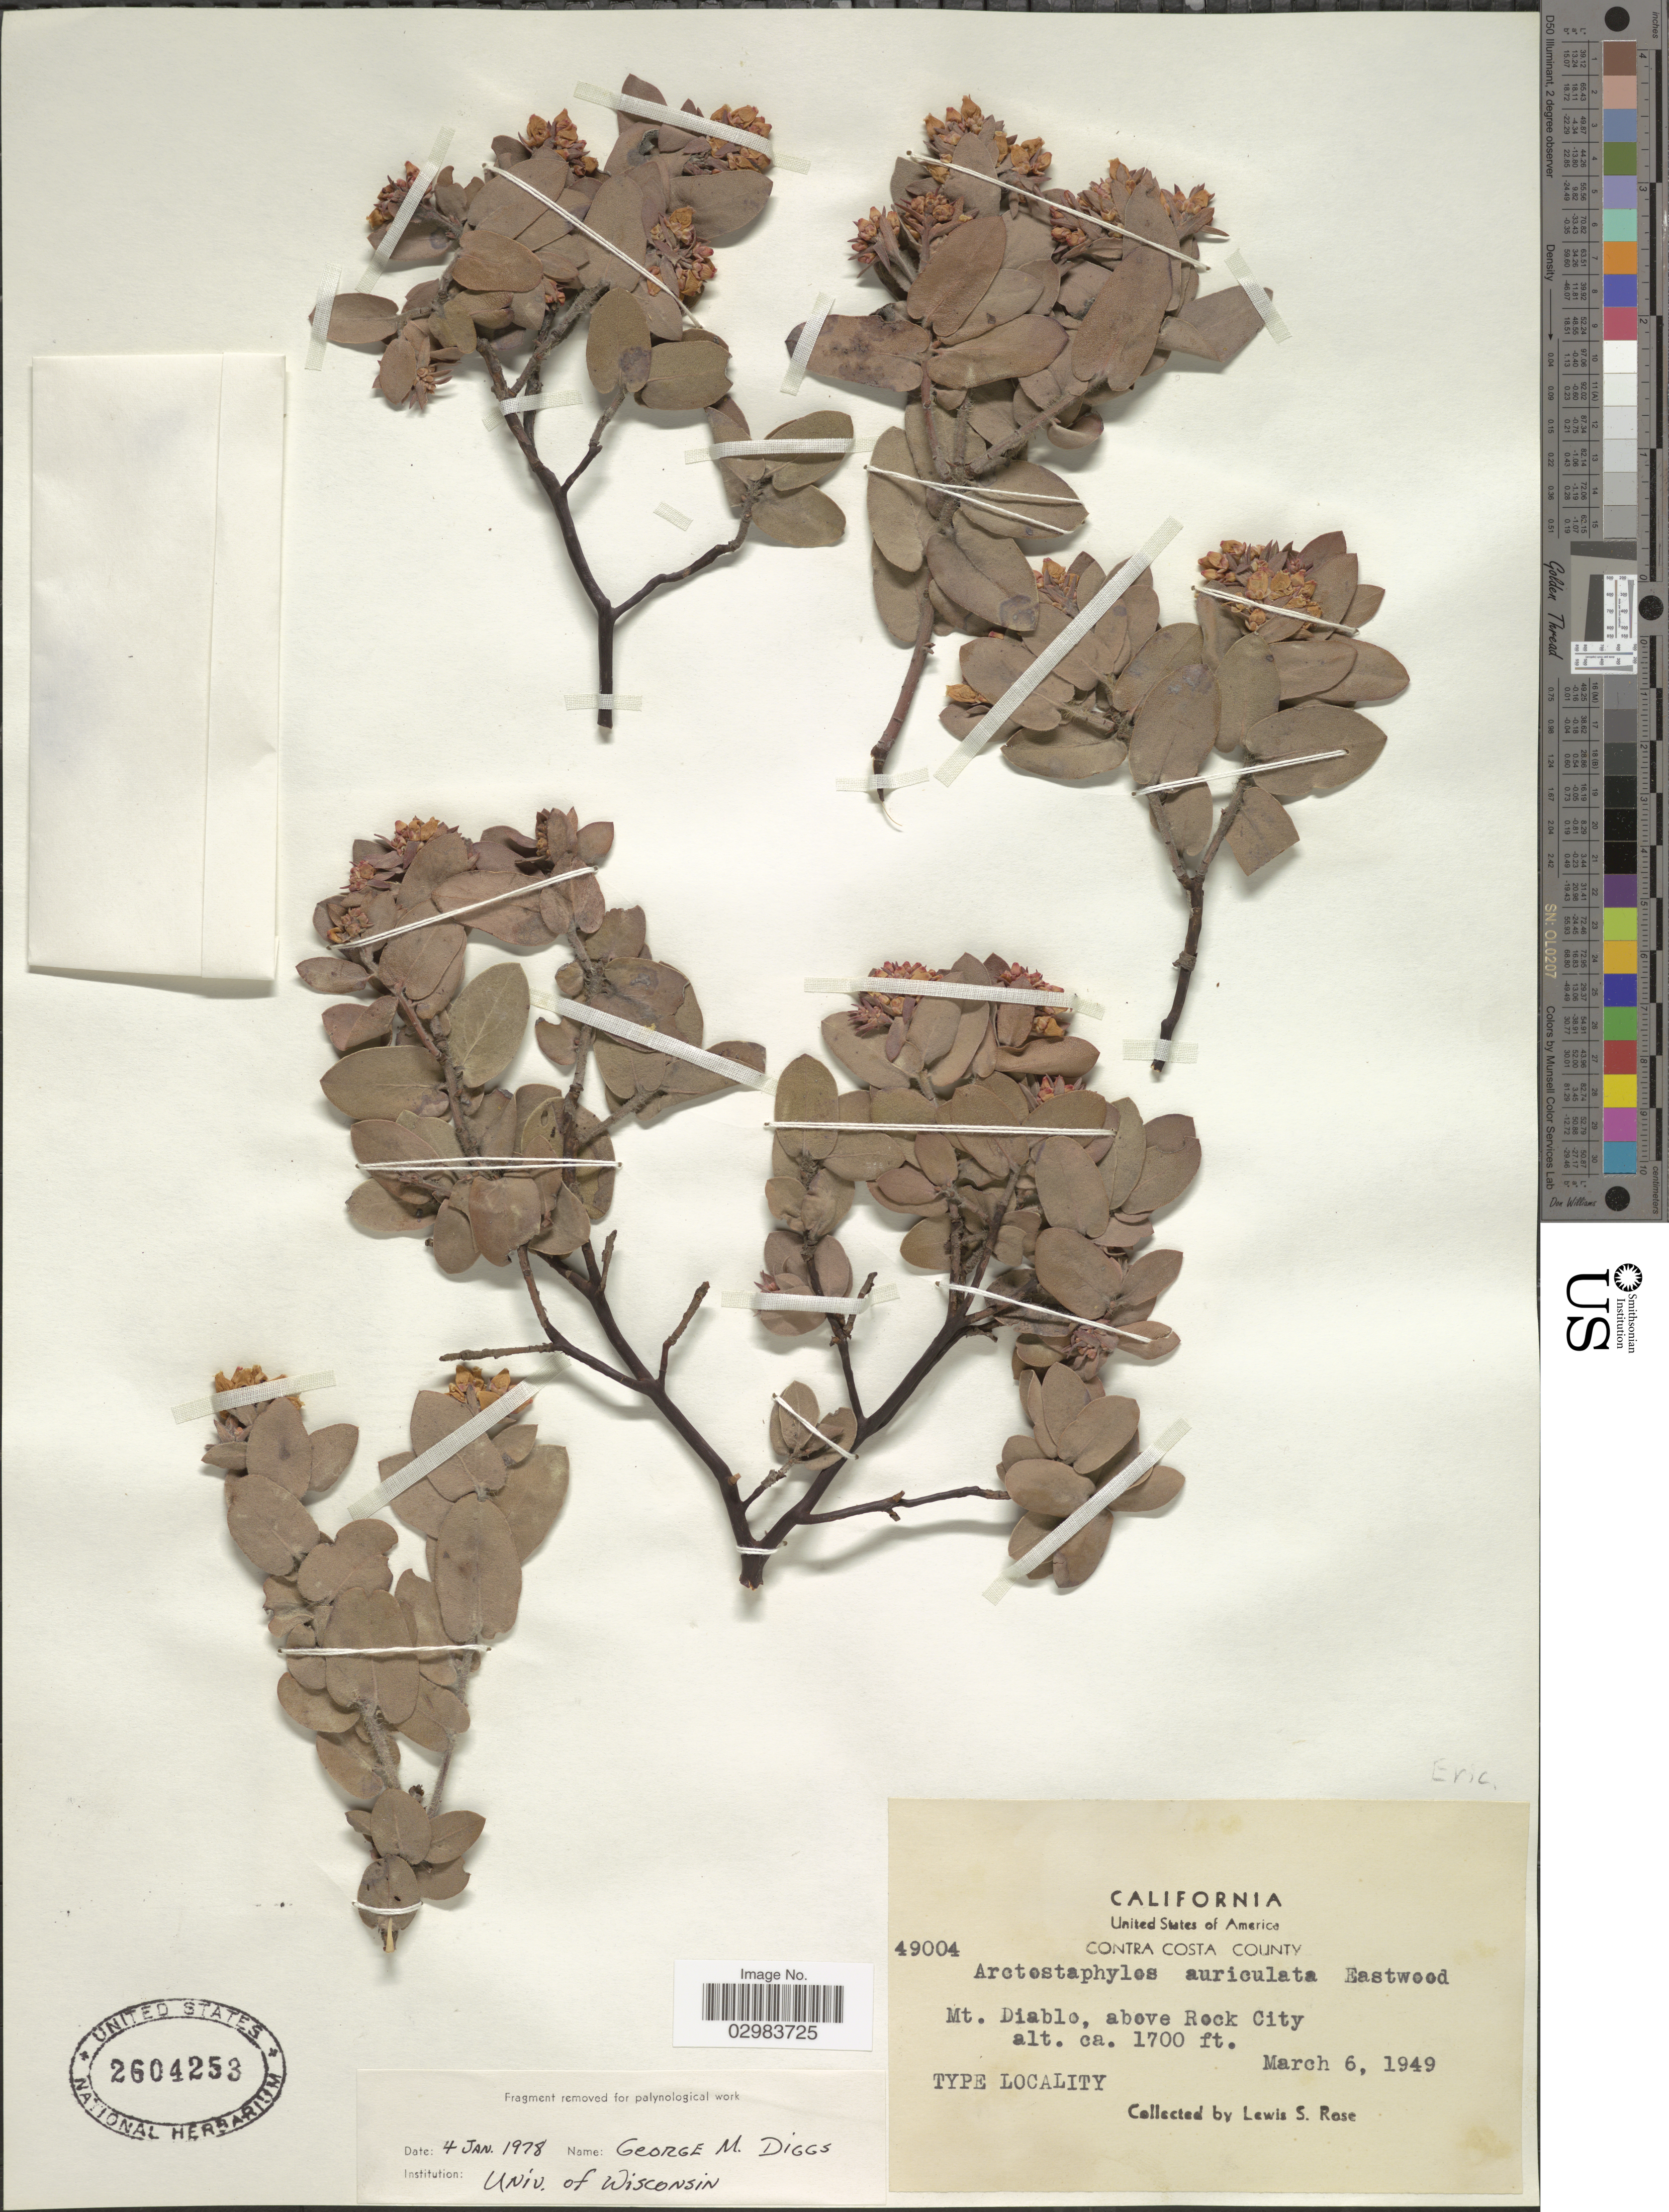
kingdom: Plantae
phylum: Tracheophyta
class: Magnoliopsida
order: Ericales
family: Ericaceae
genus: Arctostaphylos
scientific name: Arctostaphylos auriculata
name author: Eastw.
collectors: L. S. Rose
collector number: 49004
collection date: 1949-03-06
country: United States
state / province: California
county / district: Contra Costa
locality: Contra Costa County. Mt Diablo, above Rock City.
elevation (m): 518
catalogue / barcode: US 2604253